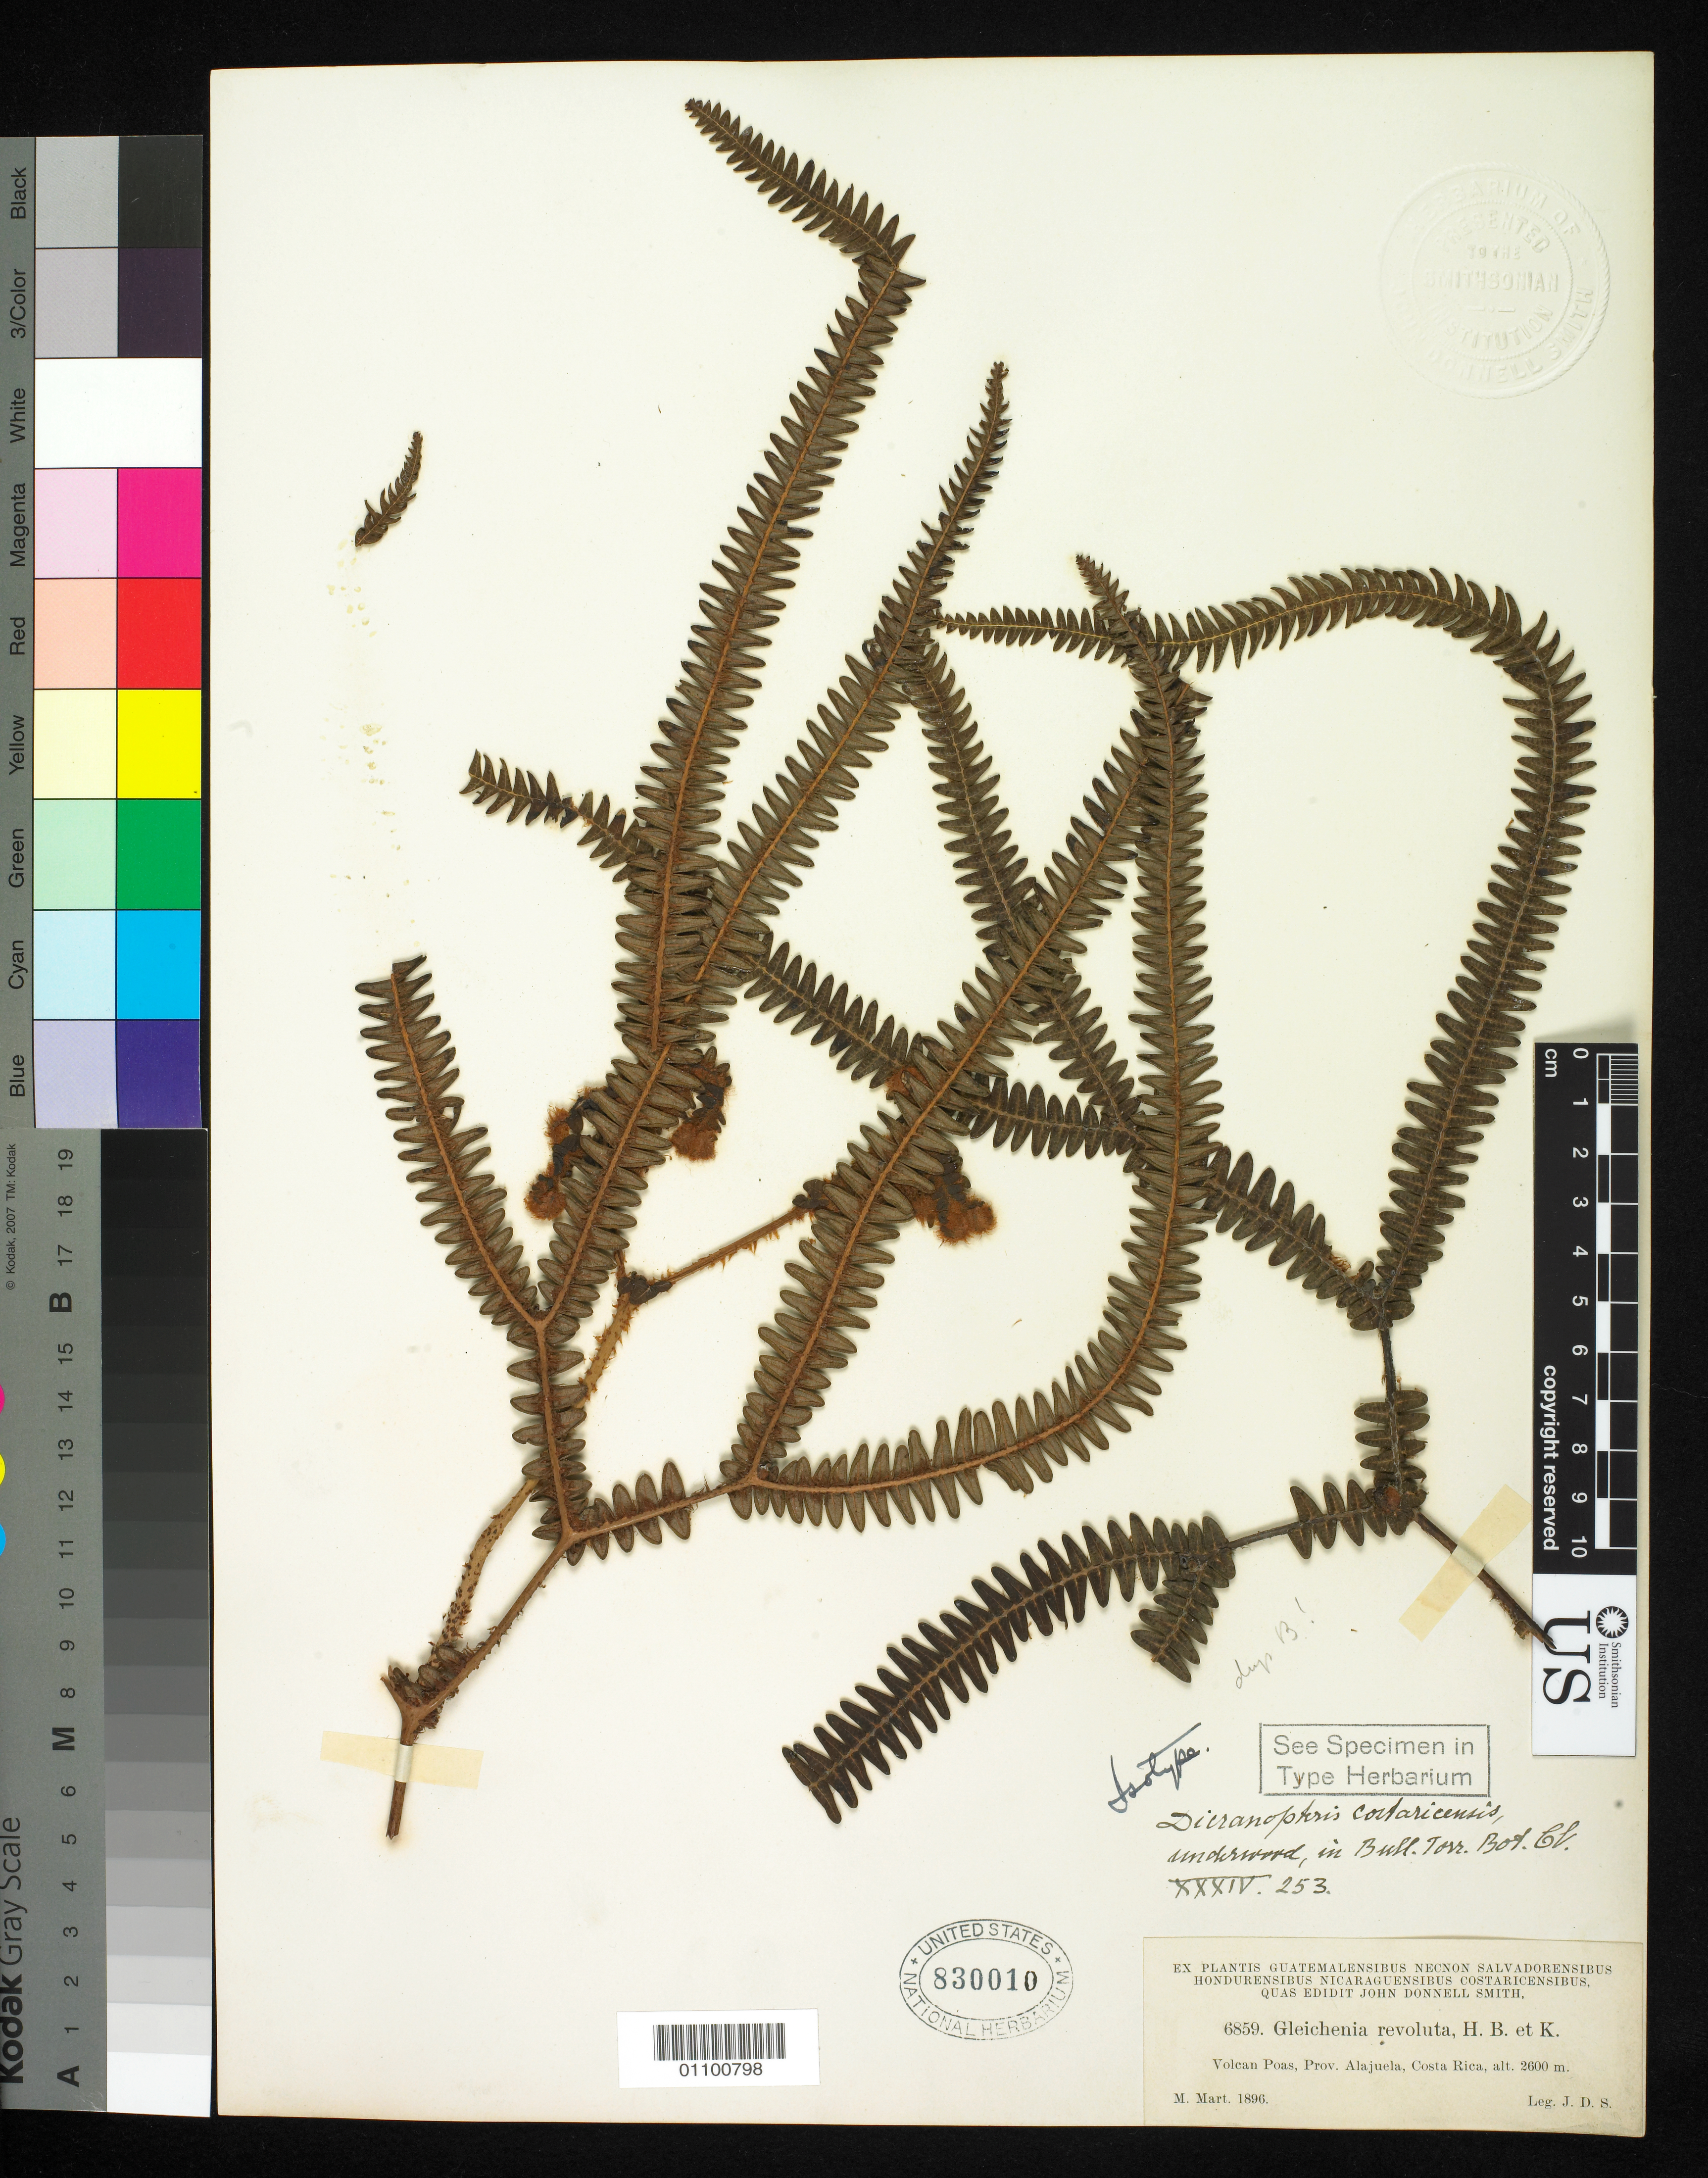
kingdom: Plantae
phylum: Tracheophyta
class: Polypodiopsida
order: Gleicheniales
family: Gleicheniaceae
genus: Dicranopteris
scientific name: Dicranopteris costaricensis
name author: Underw.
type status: Isotype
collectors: J. Donnell Smith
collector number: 6859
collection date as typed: Mar 1896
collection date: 1896-03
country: Costa Rica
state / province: Alajuela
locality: Volcan Poás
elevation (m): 2600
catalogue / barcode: US 830010